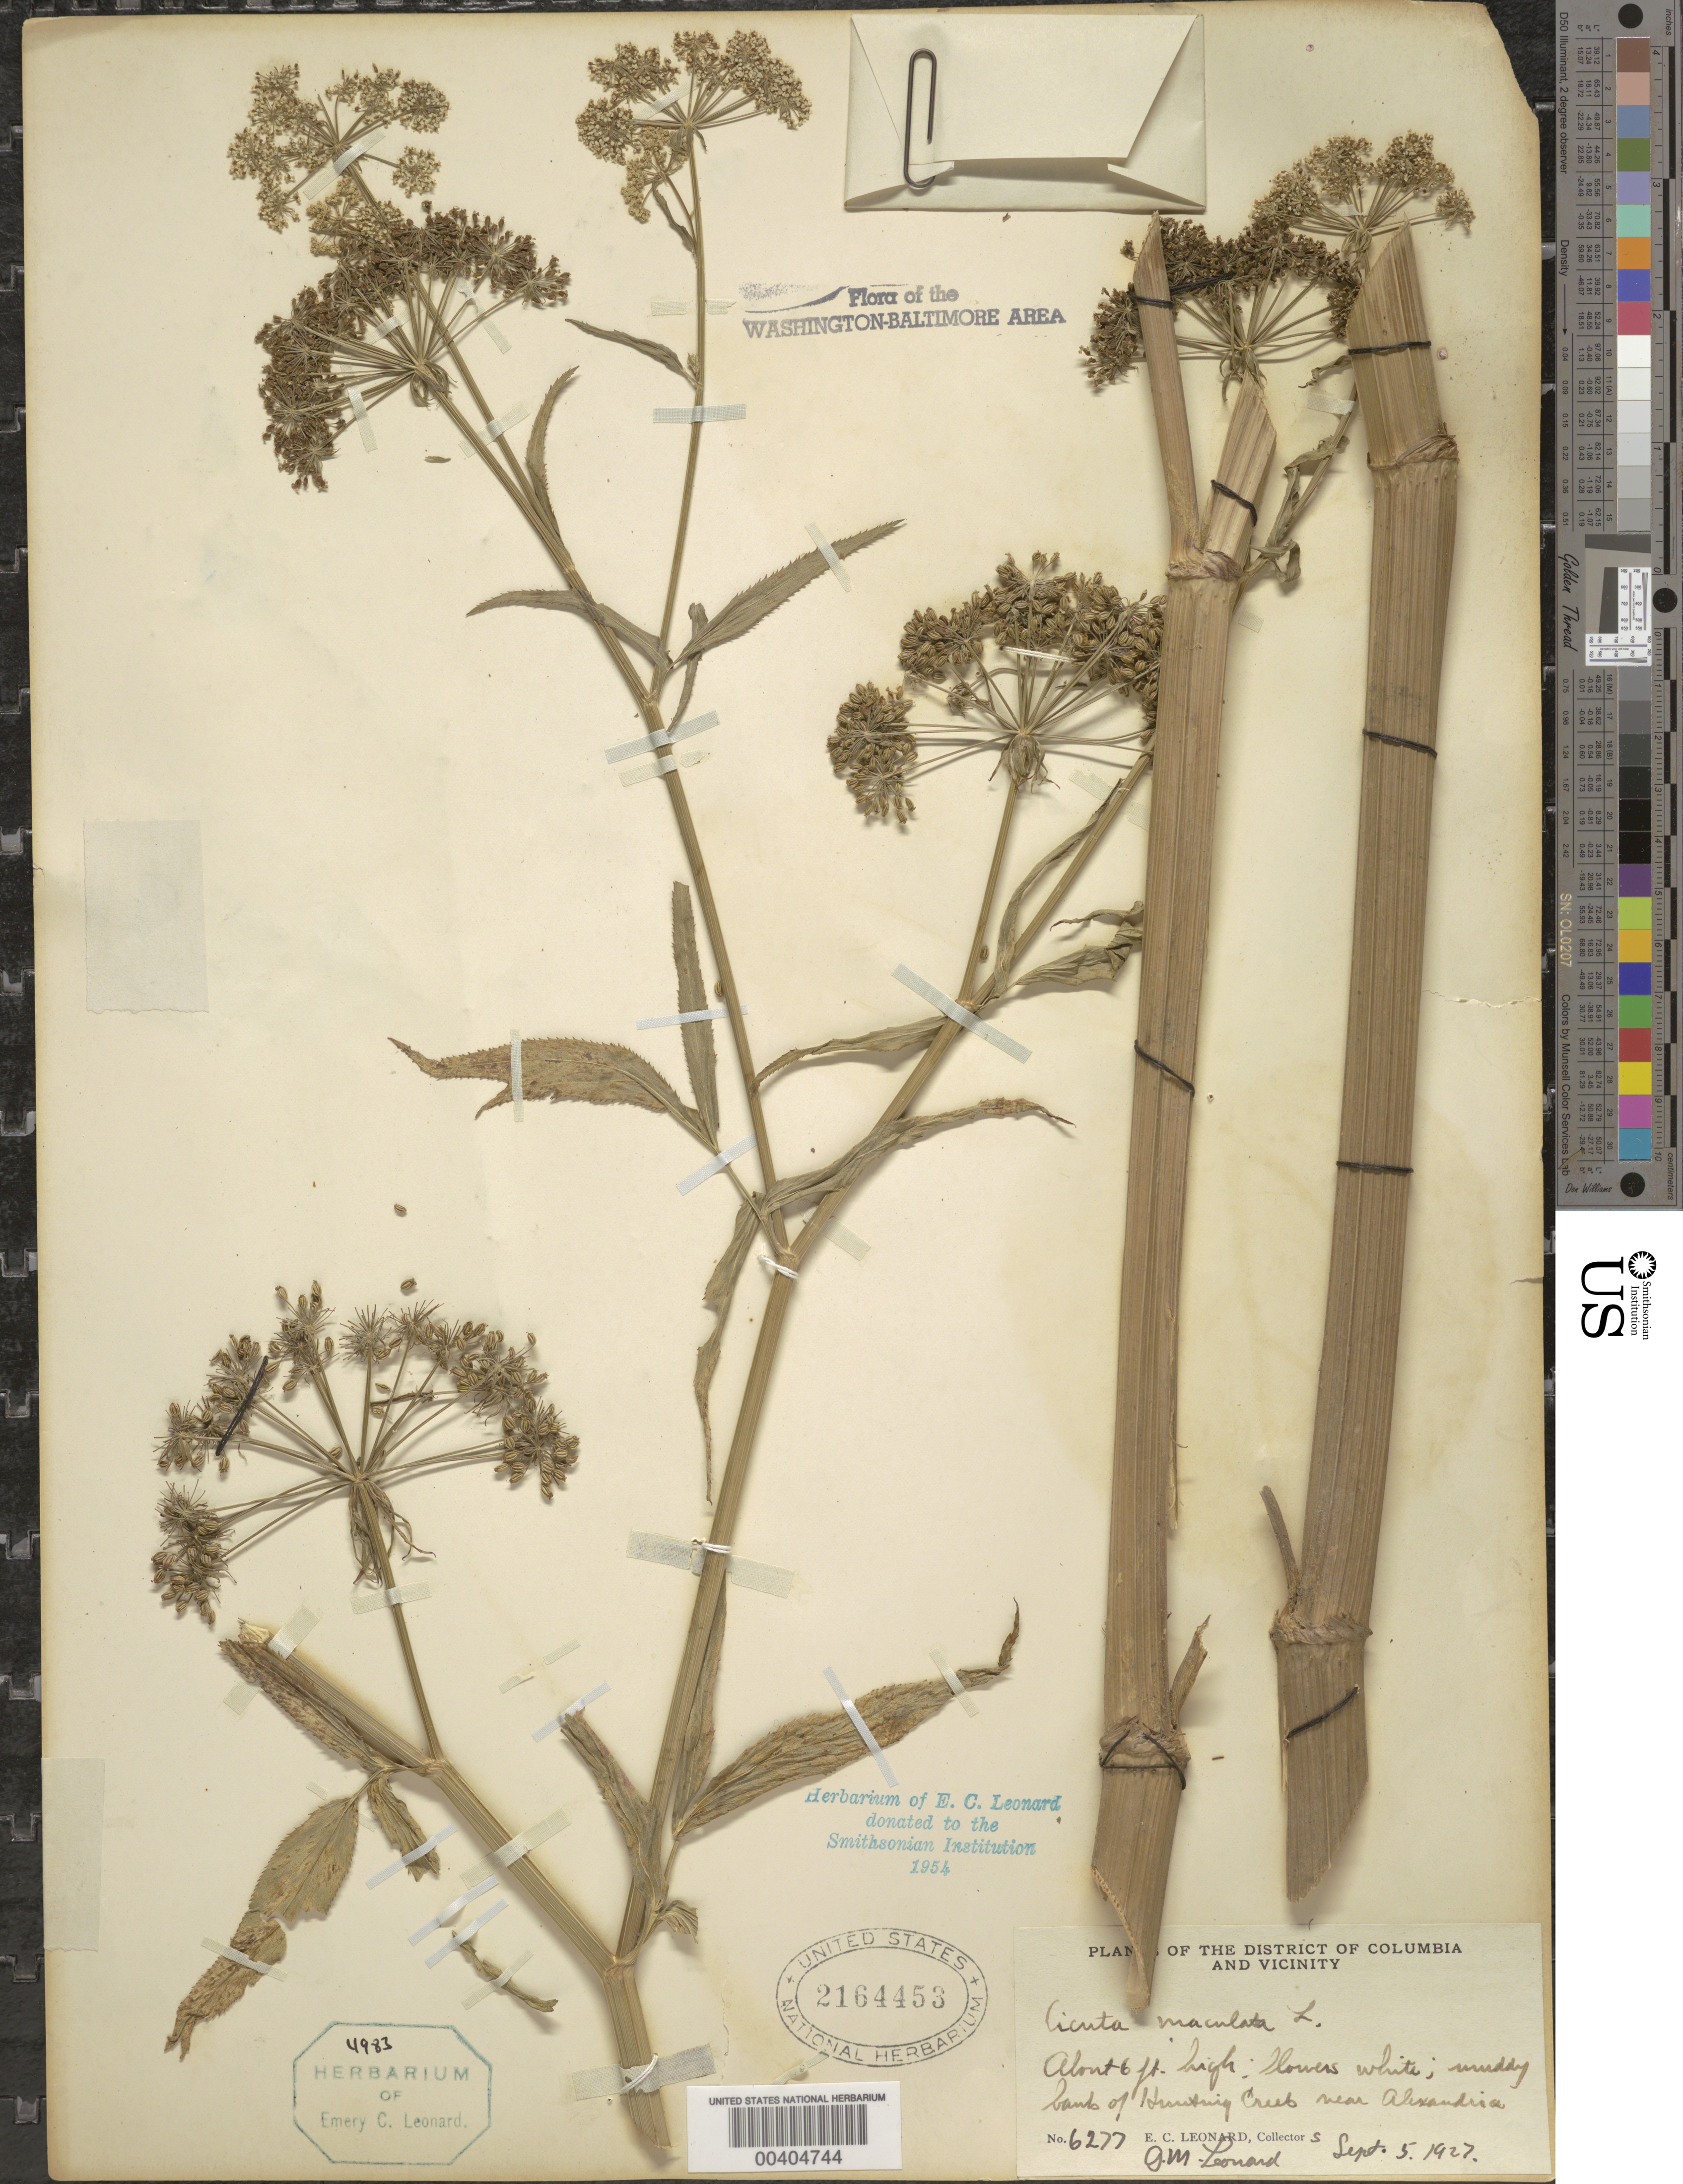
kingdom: Plantae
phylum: Tracheophyta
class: Magnoliopsida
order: Apiales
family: Apiaceae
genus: Cicuta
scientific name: Cicuta maculata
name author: L.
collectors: G. M. Leonard & E. C. Leonard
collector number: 6277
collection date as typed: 05 Sep 1927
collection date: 1927-09-05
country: United States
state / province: Virginia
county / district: Fairfax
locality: Hunting Creek, near Alexandria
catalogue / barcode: US 2164453